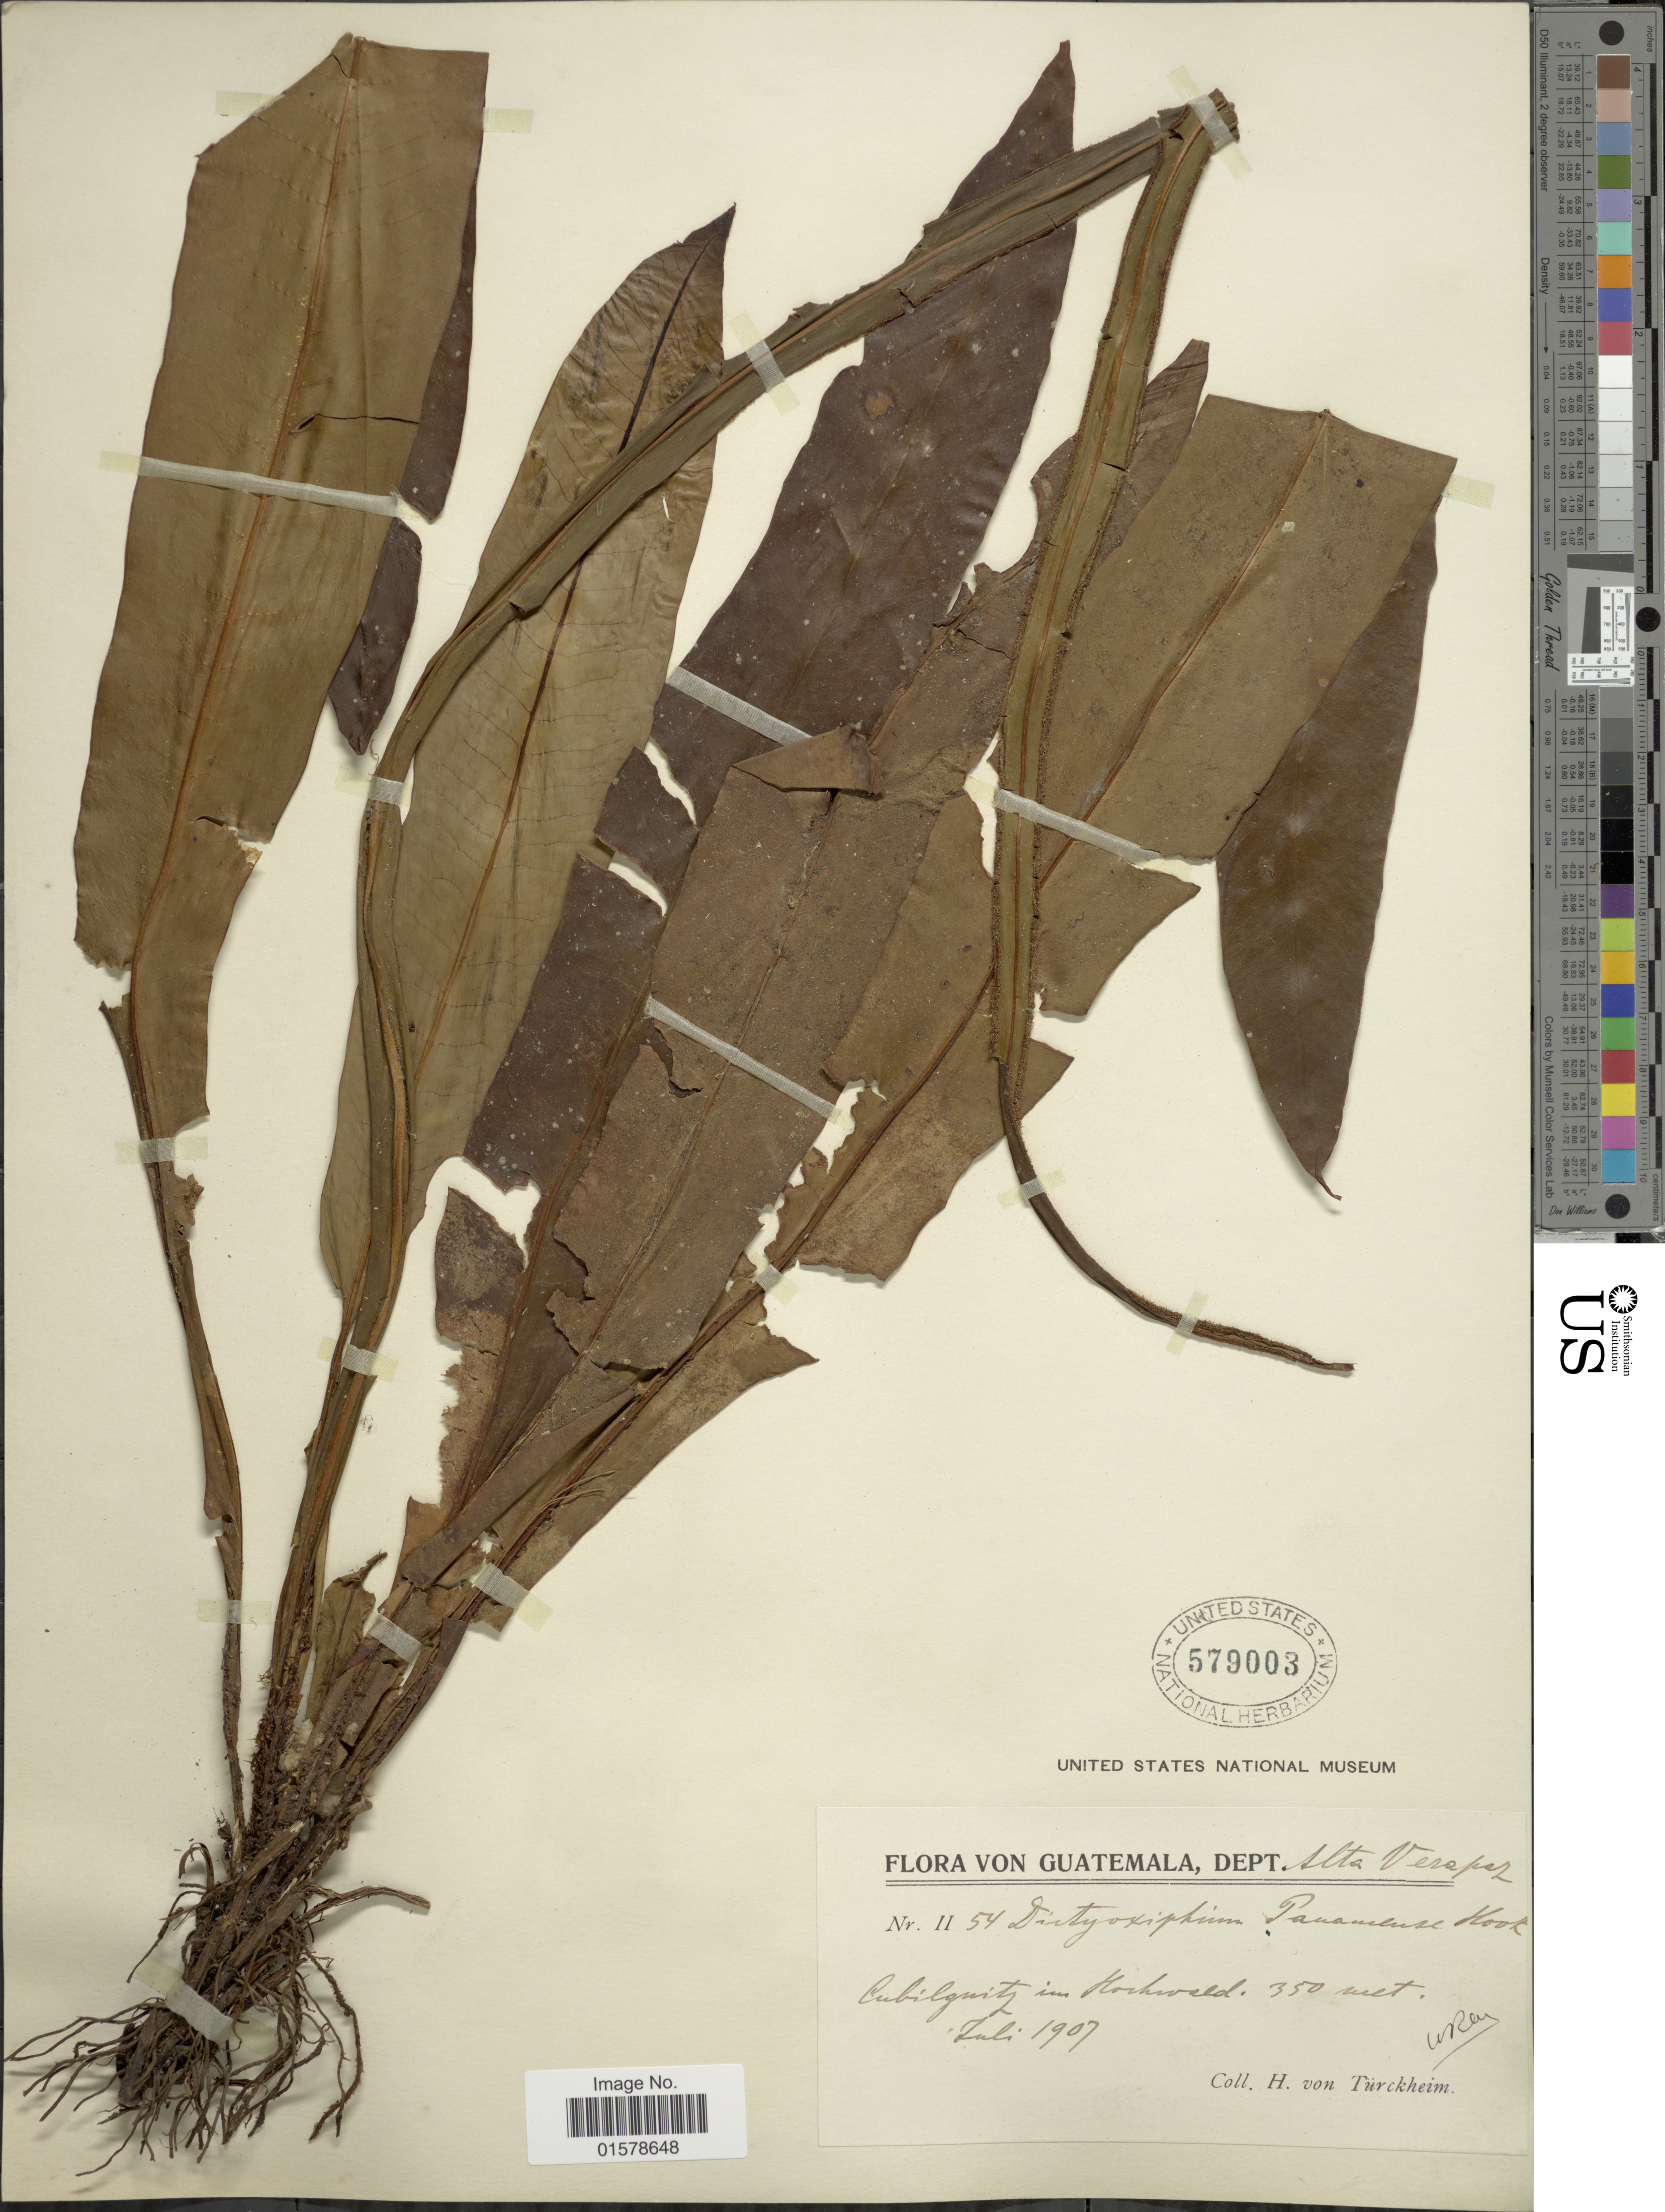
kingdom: Plantae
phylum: Tracheophyta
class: Polypodiopsida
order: Polypodiales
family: Tectariaceae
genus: Tectaria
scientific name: Tectaria panamensis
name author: (Hook.) R.M. Tryon & A.F. Tryon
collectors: H. von Türckheim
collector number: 11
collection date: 1907-07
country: Guatemala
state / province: Alta Verapaz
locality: Im hochwald [in the high forest], Cubilgüitz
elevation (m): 350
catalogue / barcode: US 579003